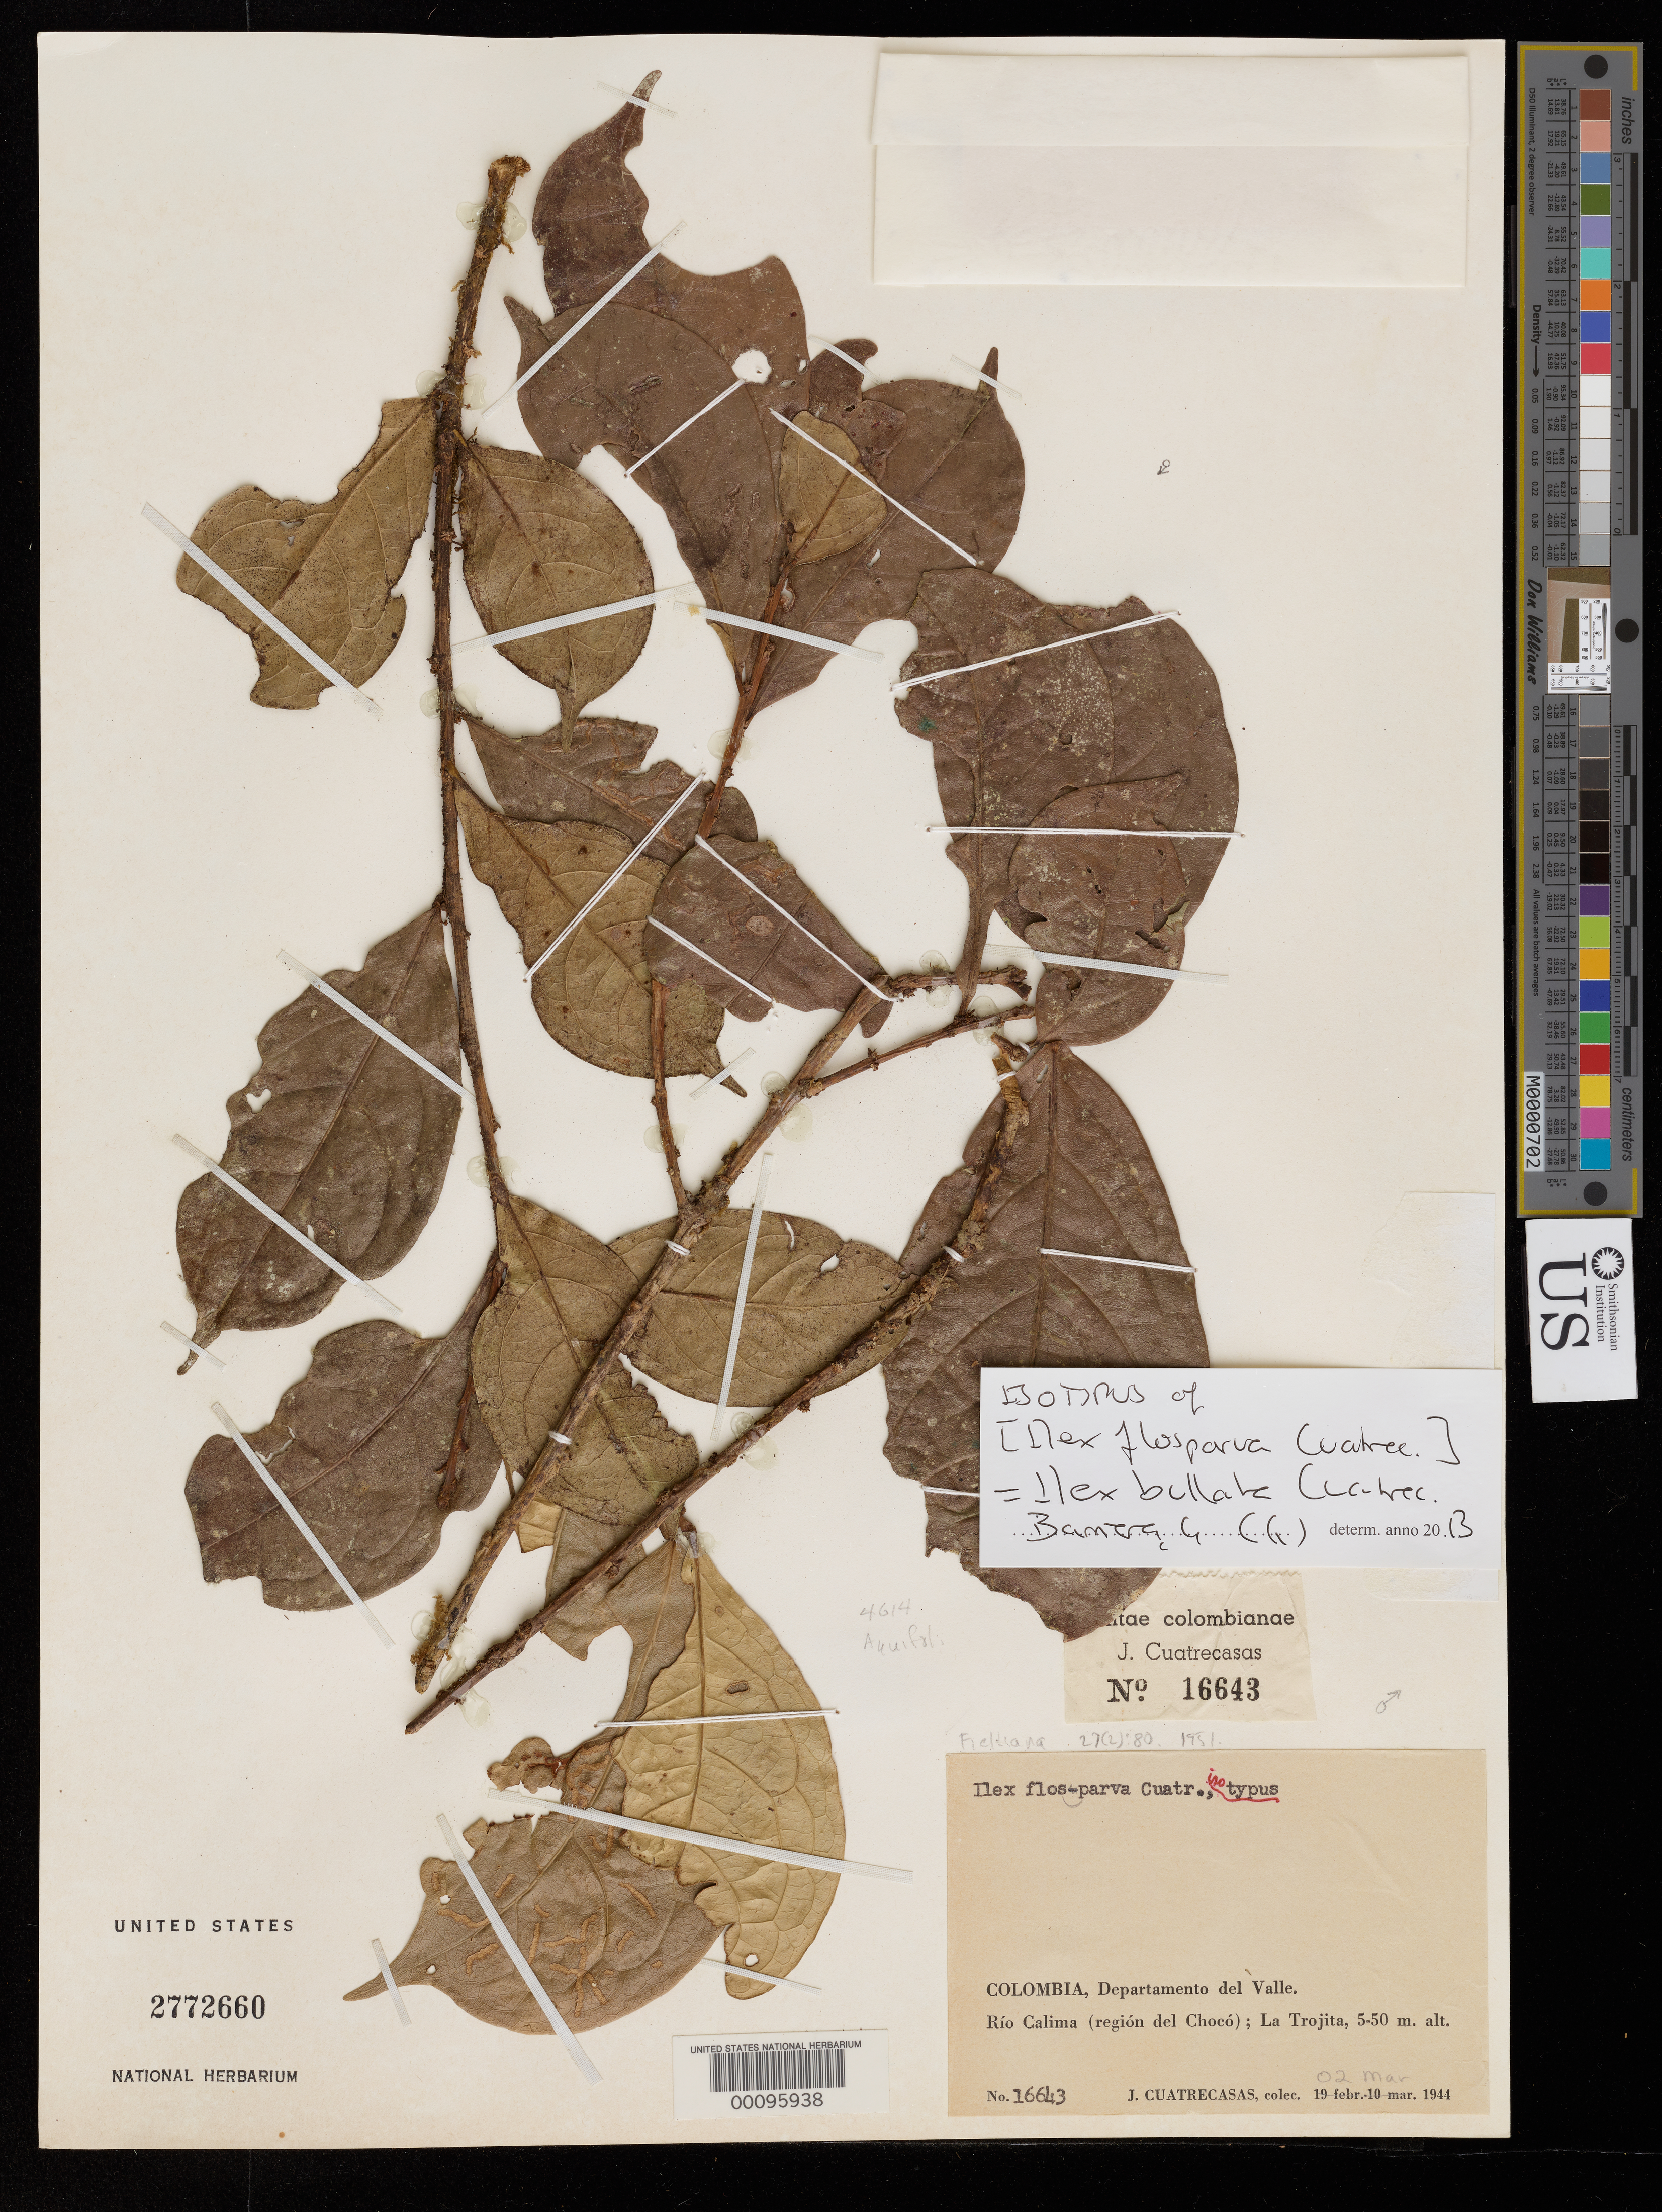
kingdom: Plantae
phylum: Tracheophyta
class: Magnoliopsida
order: Aquifoliales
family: Aquifoliaceae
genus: Ilex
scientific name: Ilex flosparva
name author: Cuatrec.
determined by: Barriera, Gabrielle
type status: Isotype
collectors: J. Cuatrecasas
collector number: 16643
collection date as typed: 02 Mar 1944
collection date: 1944-03-02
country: Colombia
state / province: Valle del Cauca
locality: Rio Calima, La Tojita.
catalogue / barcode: US 2772660